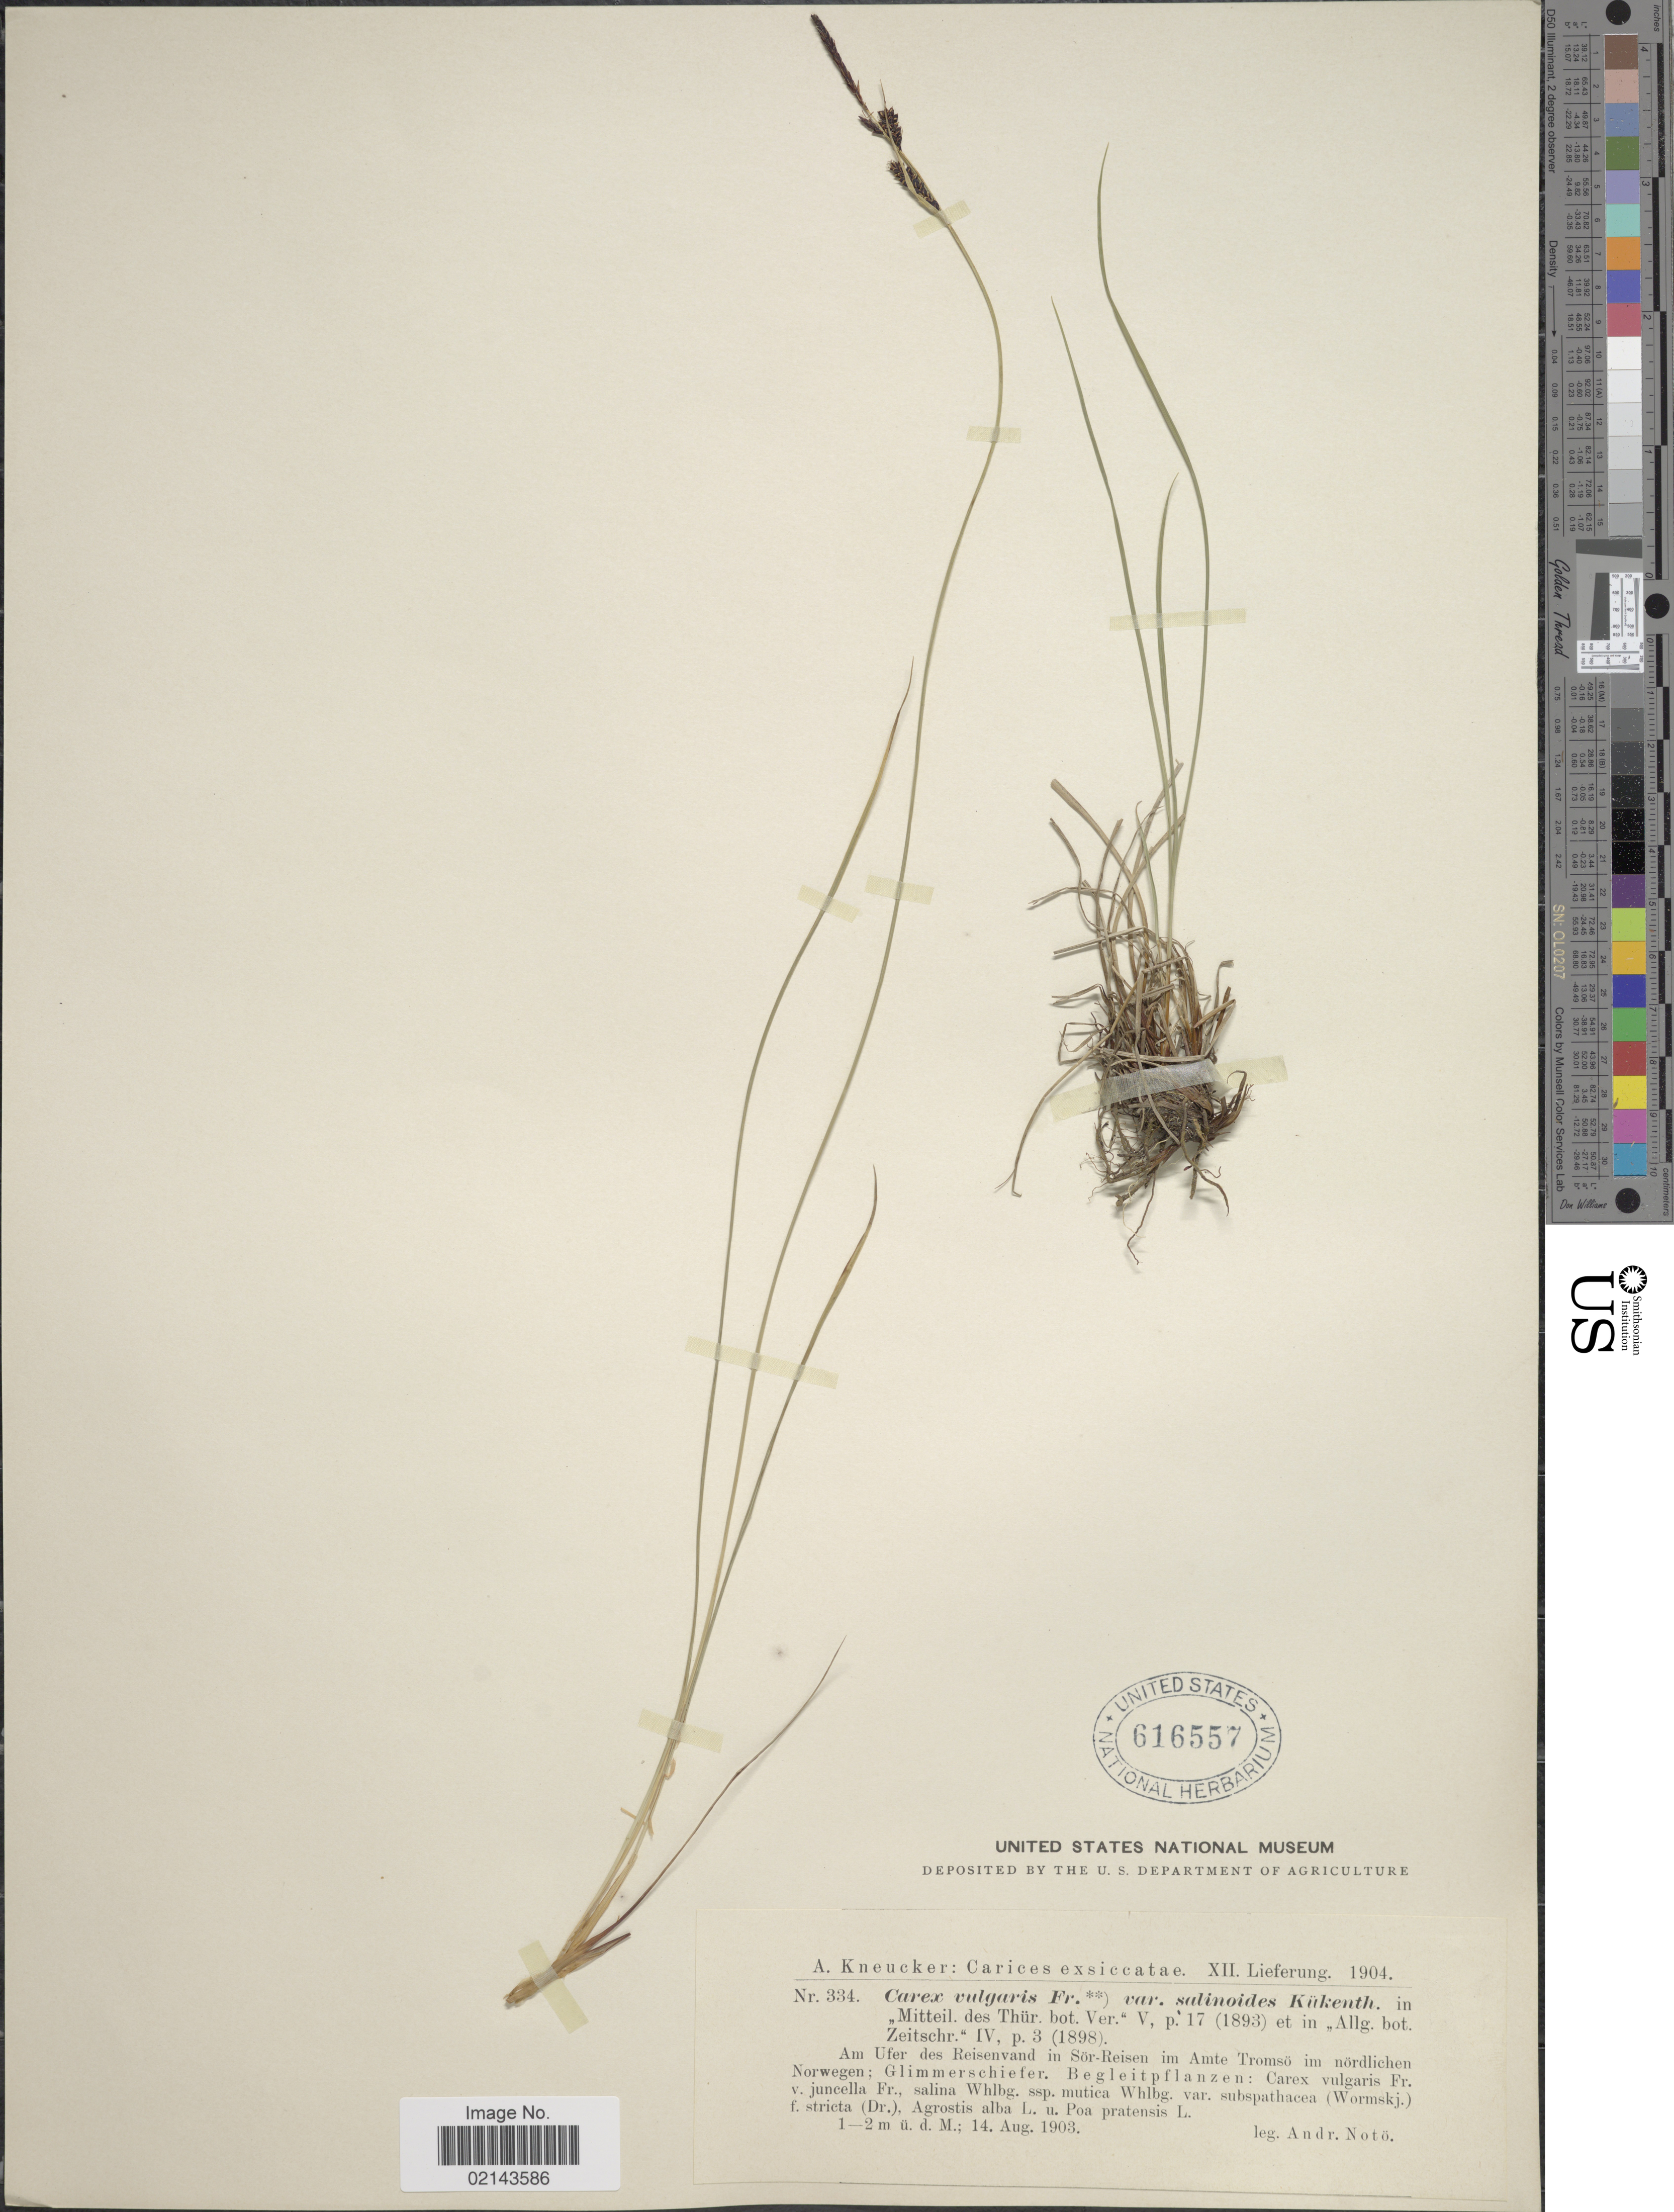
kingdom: Plantae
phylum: Tracheophyta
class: Liliopsida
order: Poales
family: Cyperaceae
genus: Carex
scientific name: Carex nigra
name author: (L.) Reichard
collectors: A. Notǿ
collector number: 334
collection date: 1903-08-14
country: Norway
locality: Am Ufer des Reisenvand in Sör-Reisen im Amte Tromsö im nördlichen Norwegen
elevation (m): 1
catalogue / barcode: US 616557